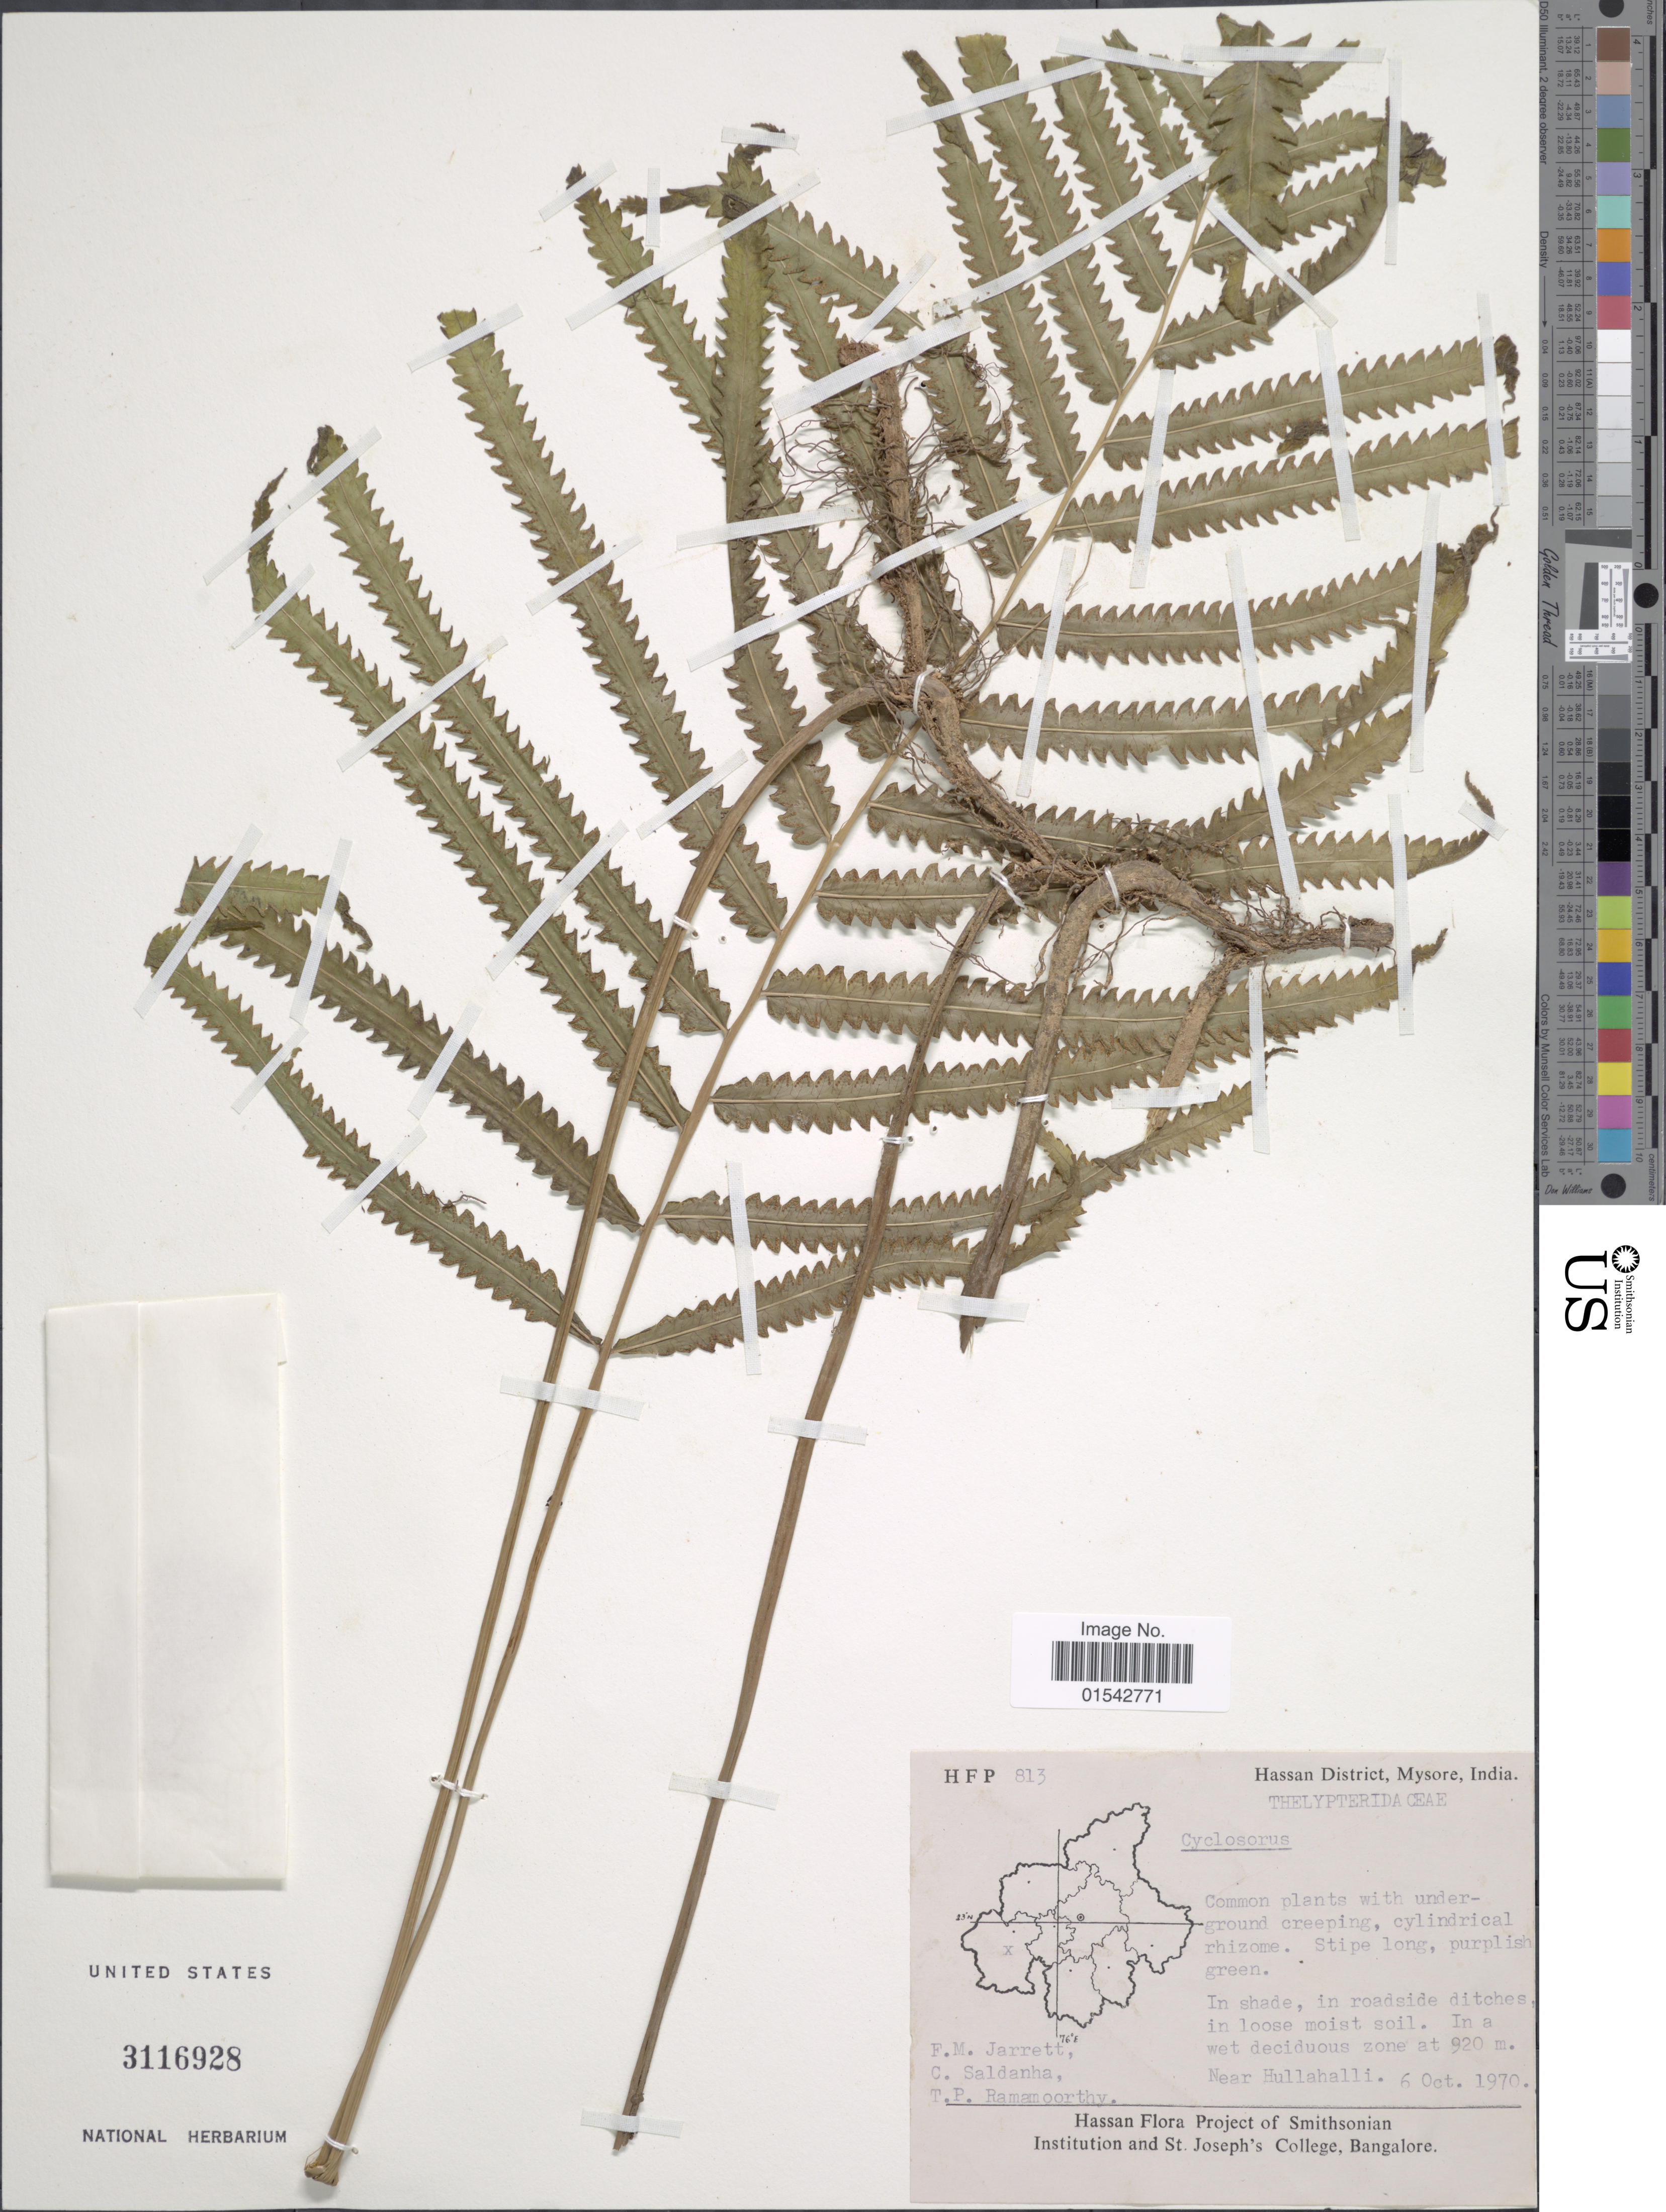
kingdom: Plantae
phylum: Tracheophyta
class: Polypodiopsida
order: Polypodiales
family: Thelypteridaceae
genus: Cyclosorus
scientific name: Cyclosorus sp.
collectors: F. M. Jarrett, C. Saldanha & T. P. Ramamoorthy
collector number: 813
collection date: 1970-10-06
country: India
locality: Hassan District, Mysore, India, near Hullahalli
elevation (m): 920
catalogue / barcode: US 3116928